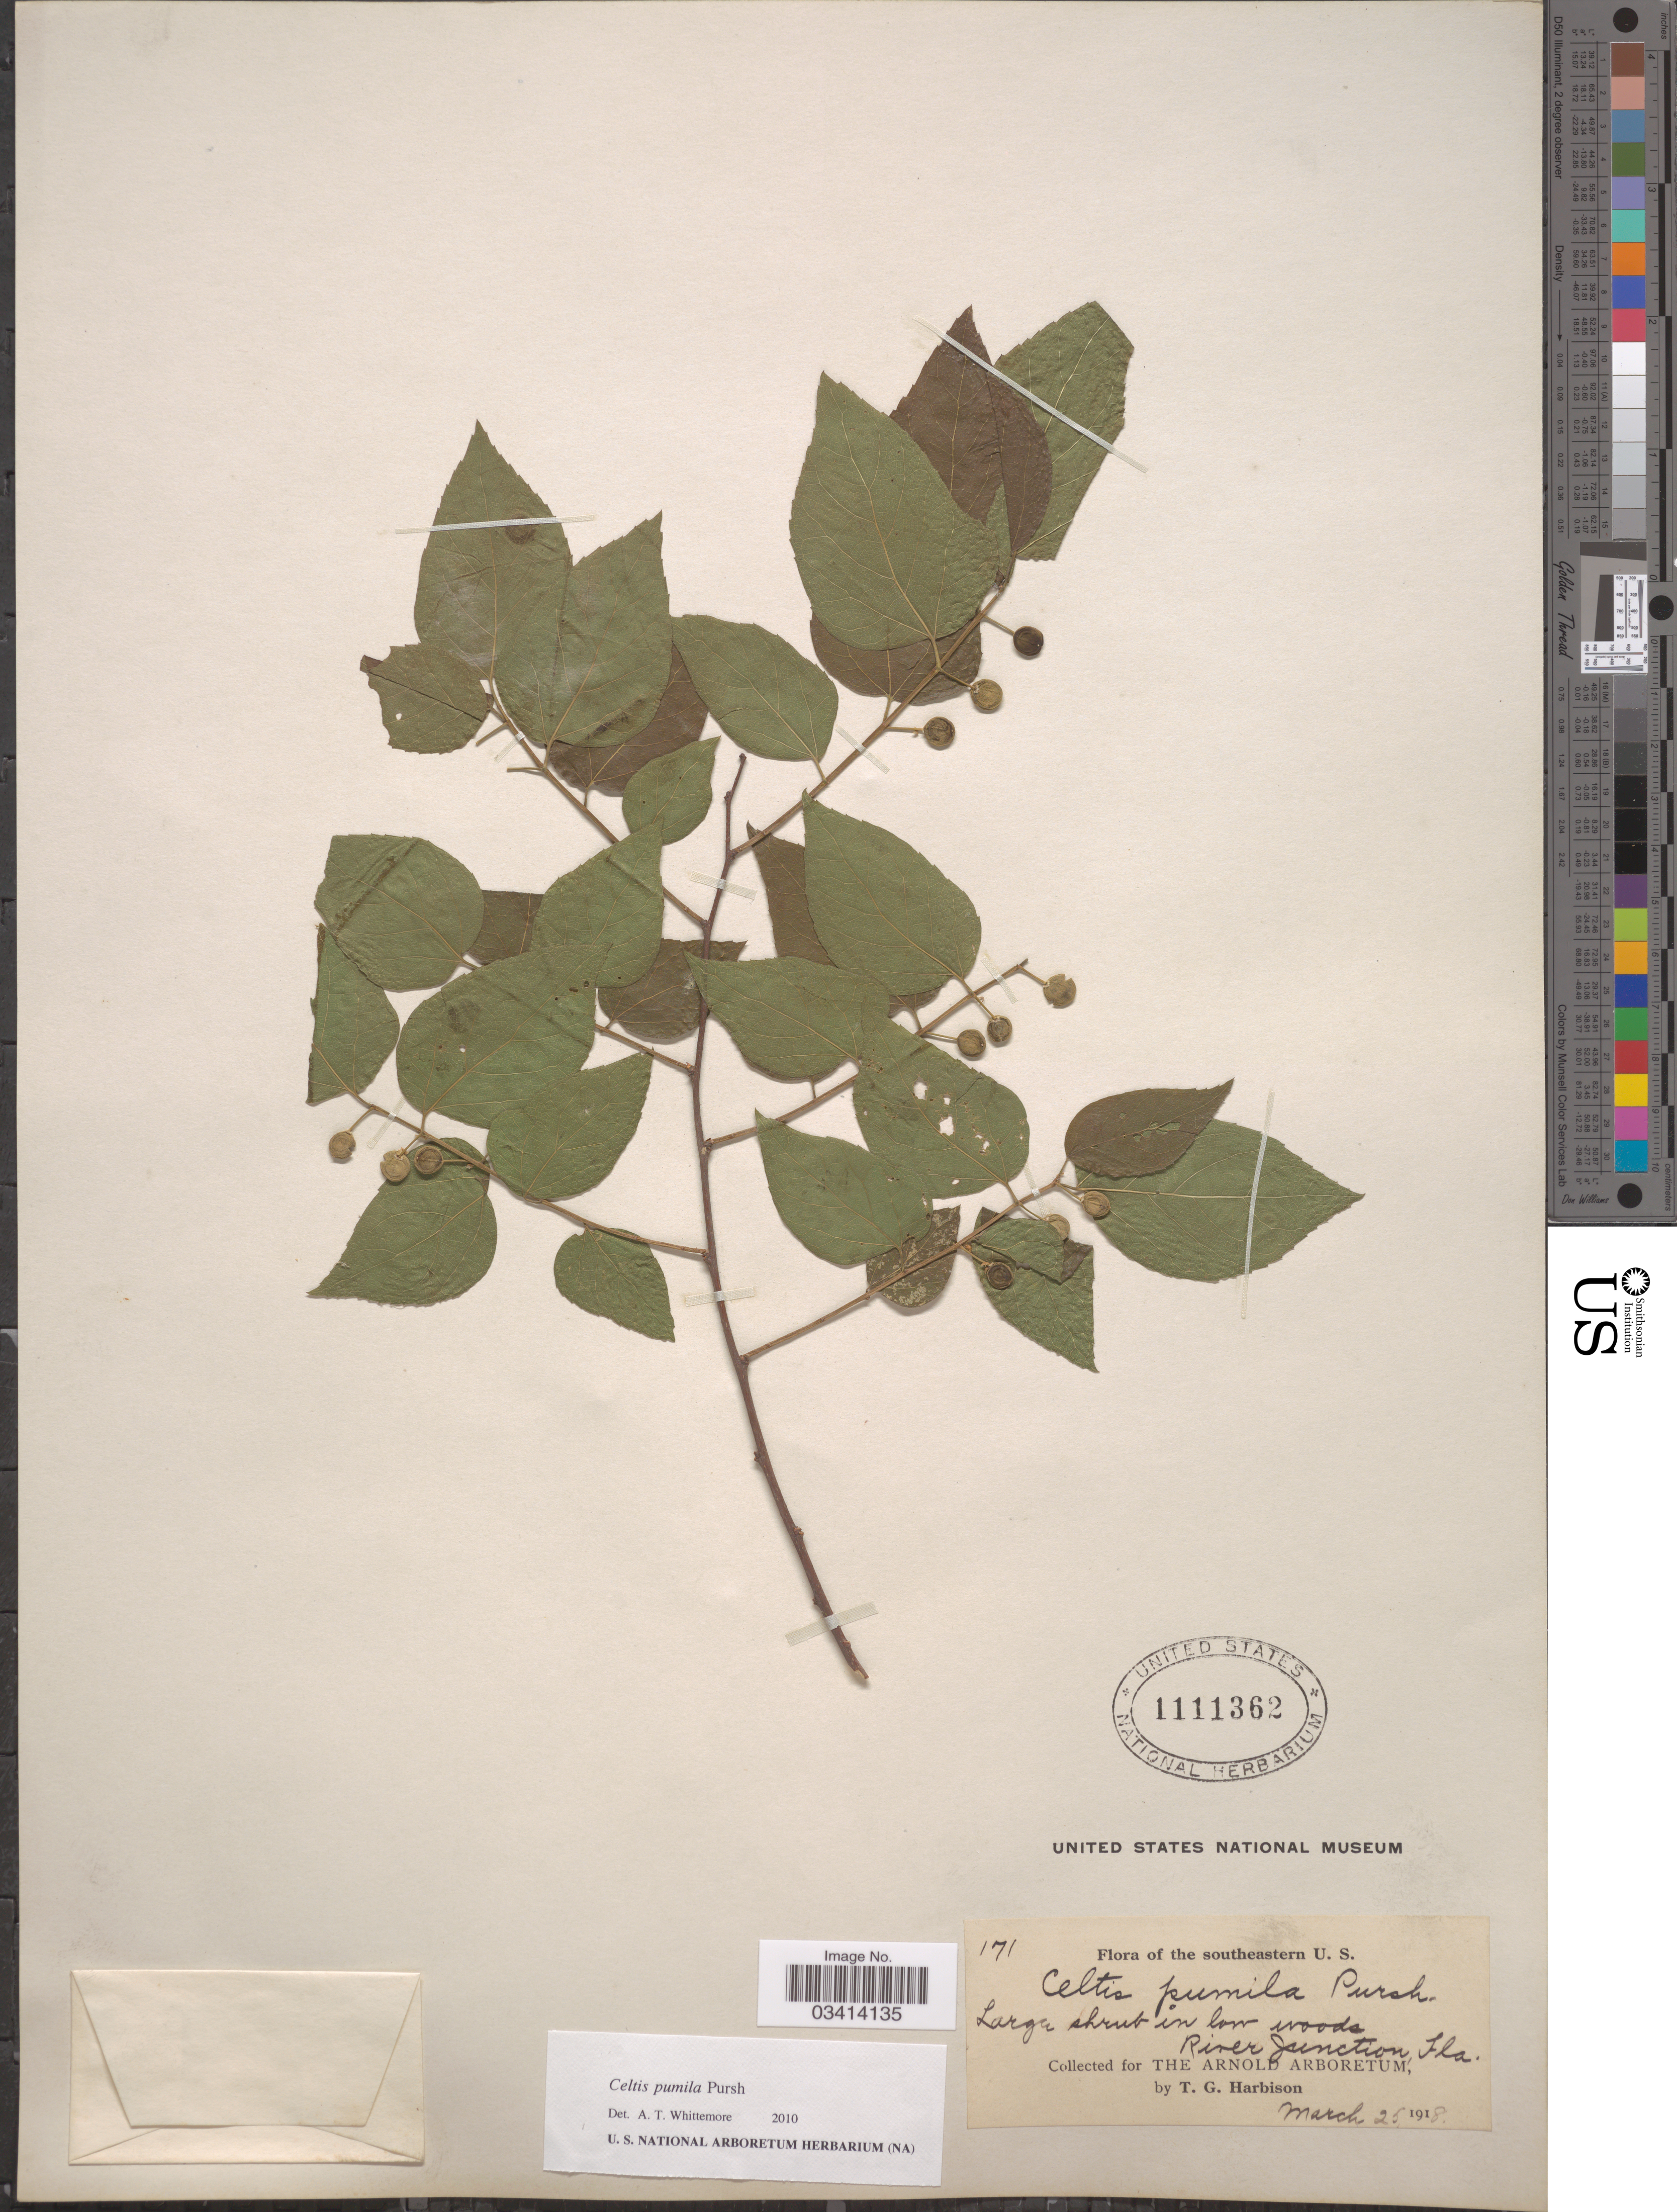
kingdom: Plantae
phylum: Tracheophyta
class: Magnoliopsida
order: Rosales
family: Cannabaceae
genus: Celtis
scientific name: Celtis pumila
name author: Pursh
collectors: T. Harbison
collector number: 171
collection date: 1918-03-25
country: United States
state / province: Florida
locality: The southeastern U.S. River Junction.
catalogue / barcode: US 11111362